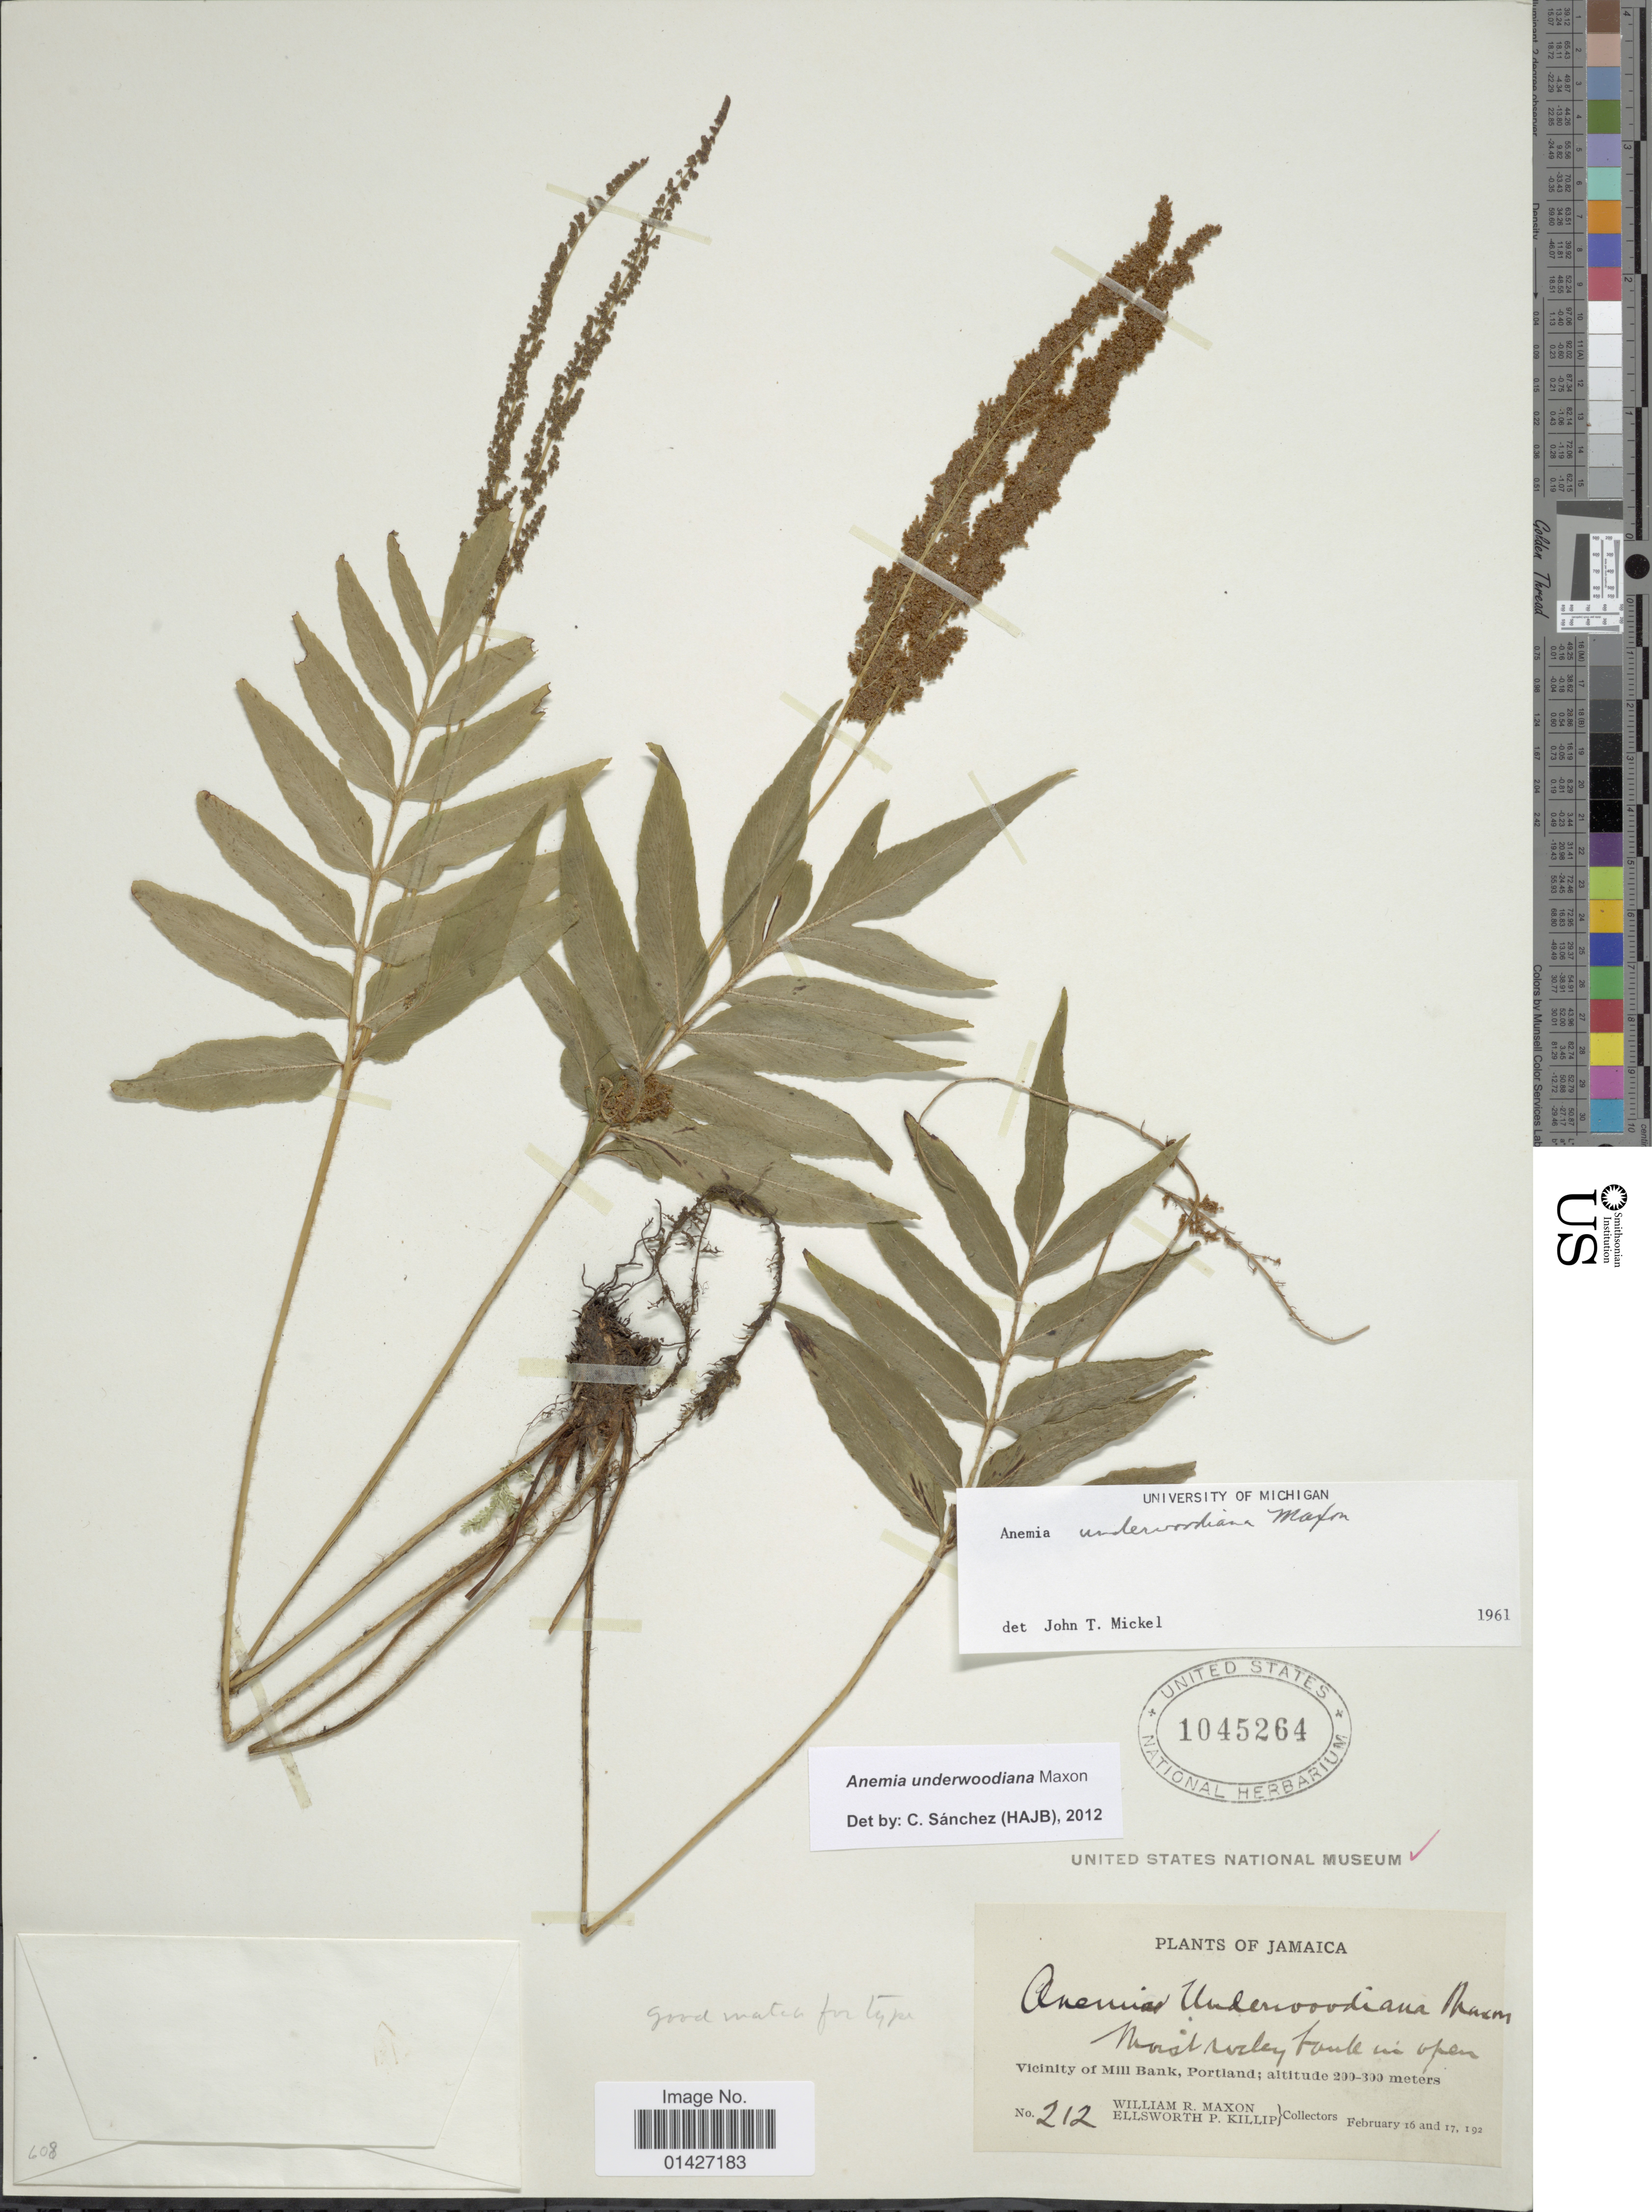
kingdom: Plantae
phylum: Tracheophyta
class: Polypodiopsida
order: Schizaeales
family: Anemiaceae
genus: Anemia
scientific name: Anemia underwoodiana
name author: Maxon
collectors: W. R. Maxon & E. P. Killip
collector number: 212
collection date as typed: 192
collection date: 1920-02-16/1920-02-17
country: Jamaica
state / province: Portland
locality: Vicinity of Mill Bank, Portland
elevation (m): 200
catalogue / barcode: US 1045264